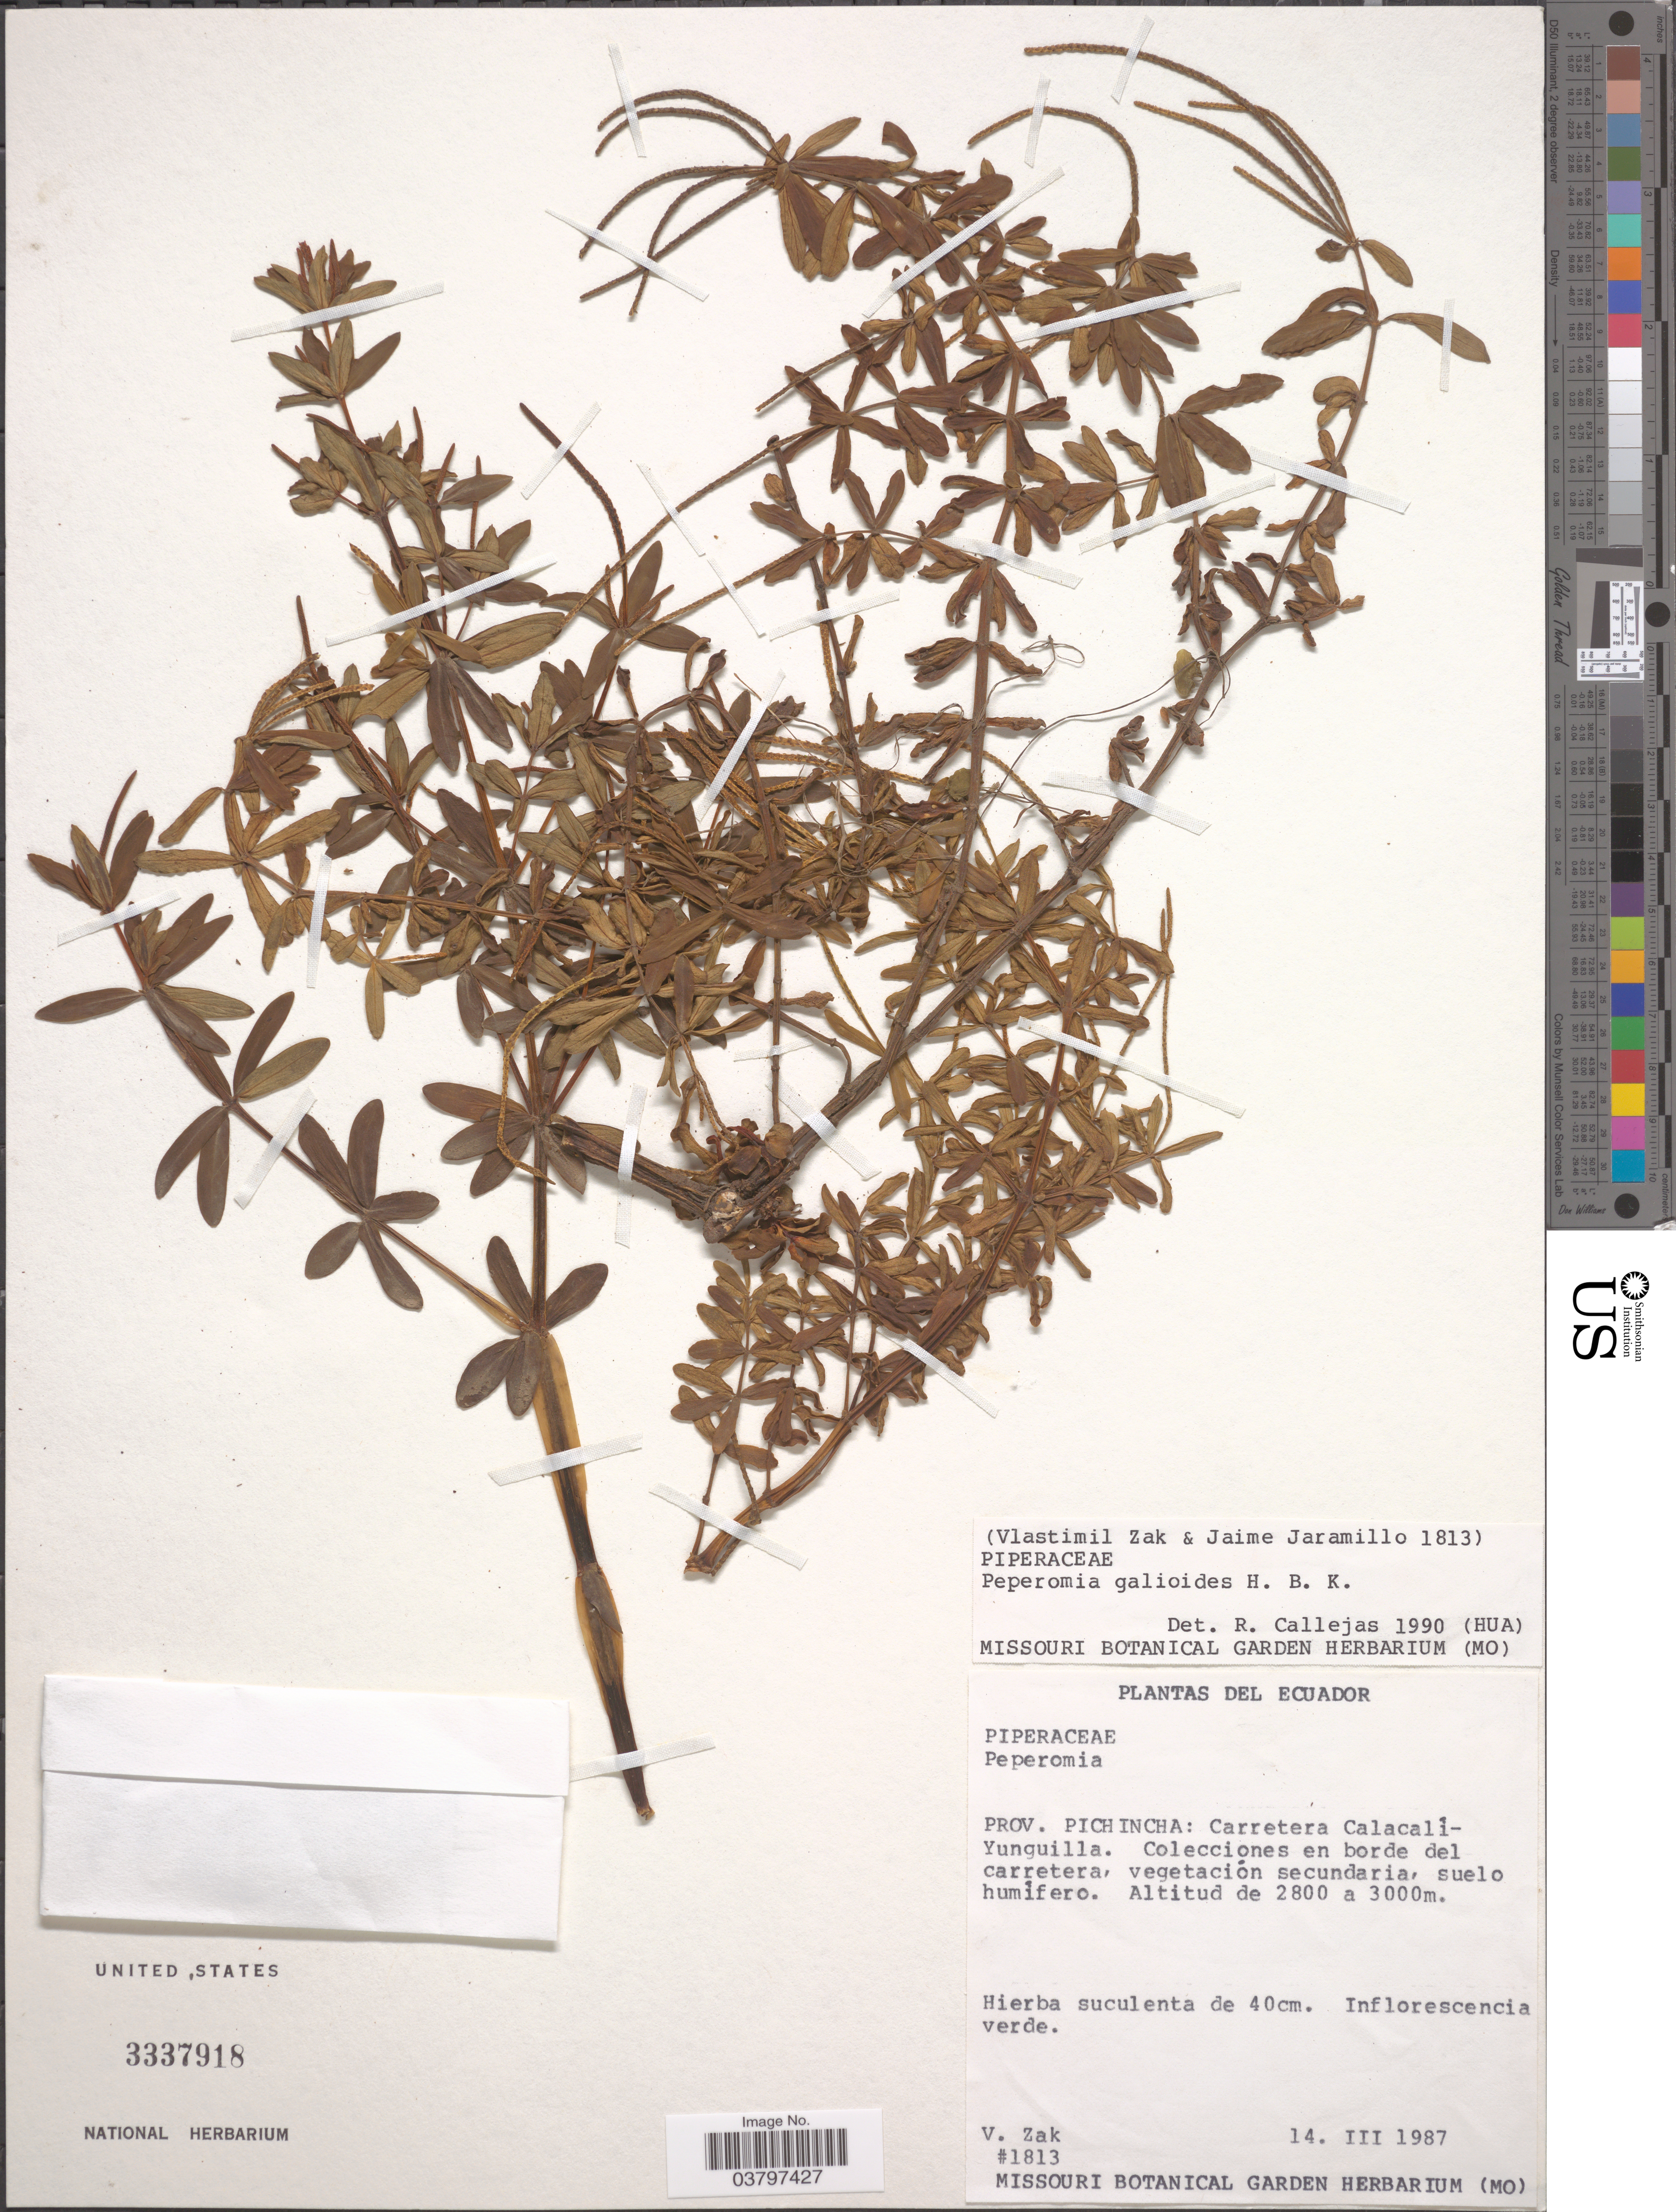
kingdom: Plantae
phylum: Tracheophyta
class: Magnoliopsida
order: Piperales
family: Piperaceae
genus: Peperomia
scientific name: Peperomia galioides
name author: Kunth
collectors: V. Zak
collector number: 1813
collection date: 1987-03-14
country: Ecuador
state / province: Pichincha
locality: Carretera Calacali-Yunguilla.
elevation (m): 2800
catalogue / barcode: US 3337918